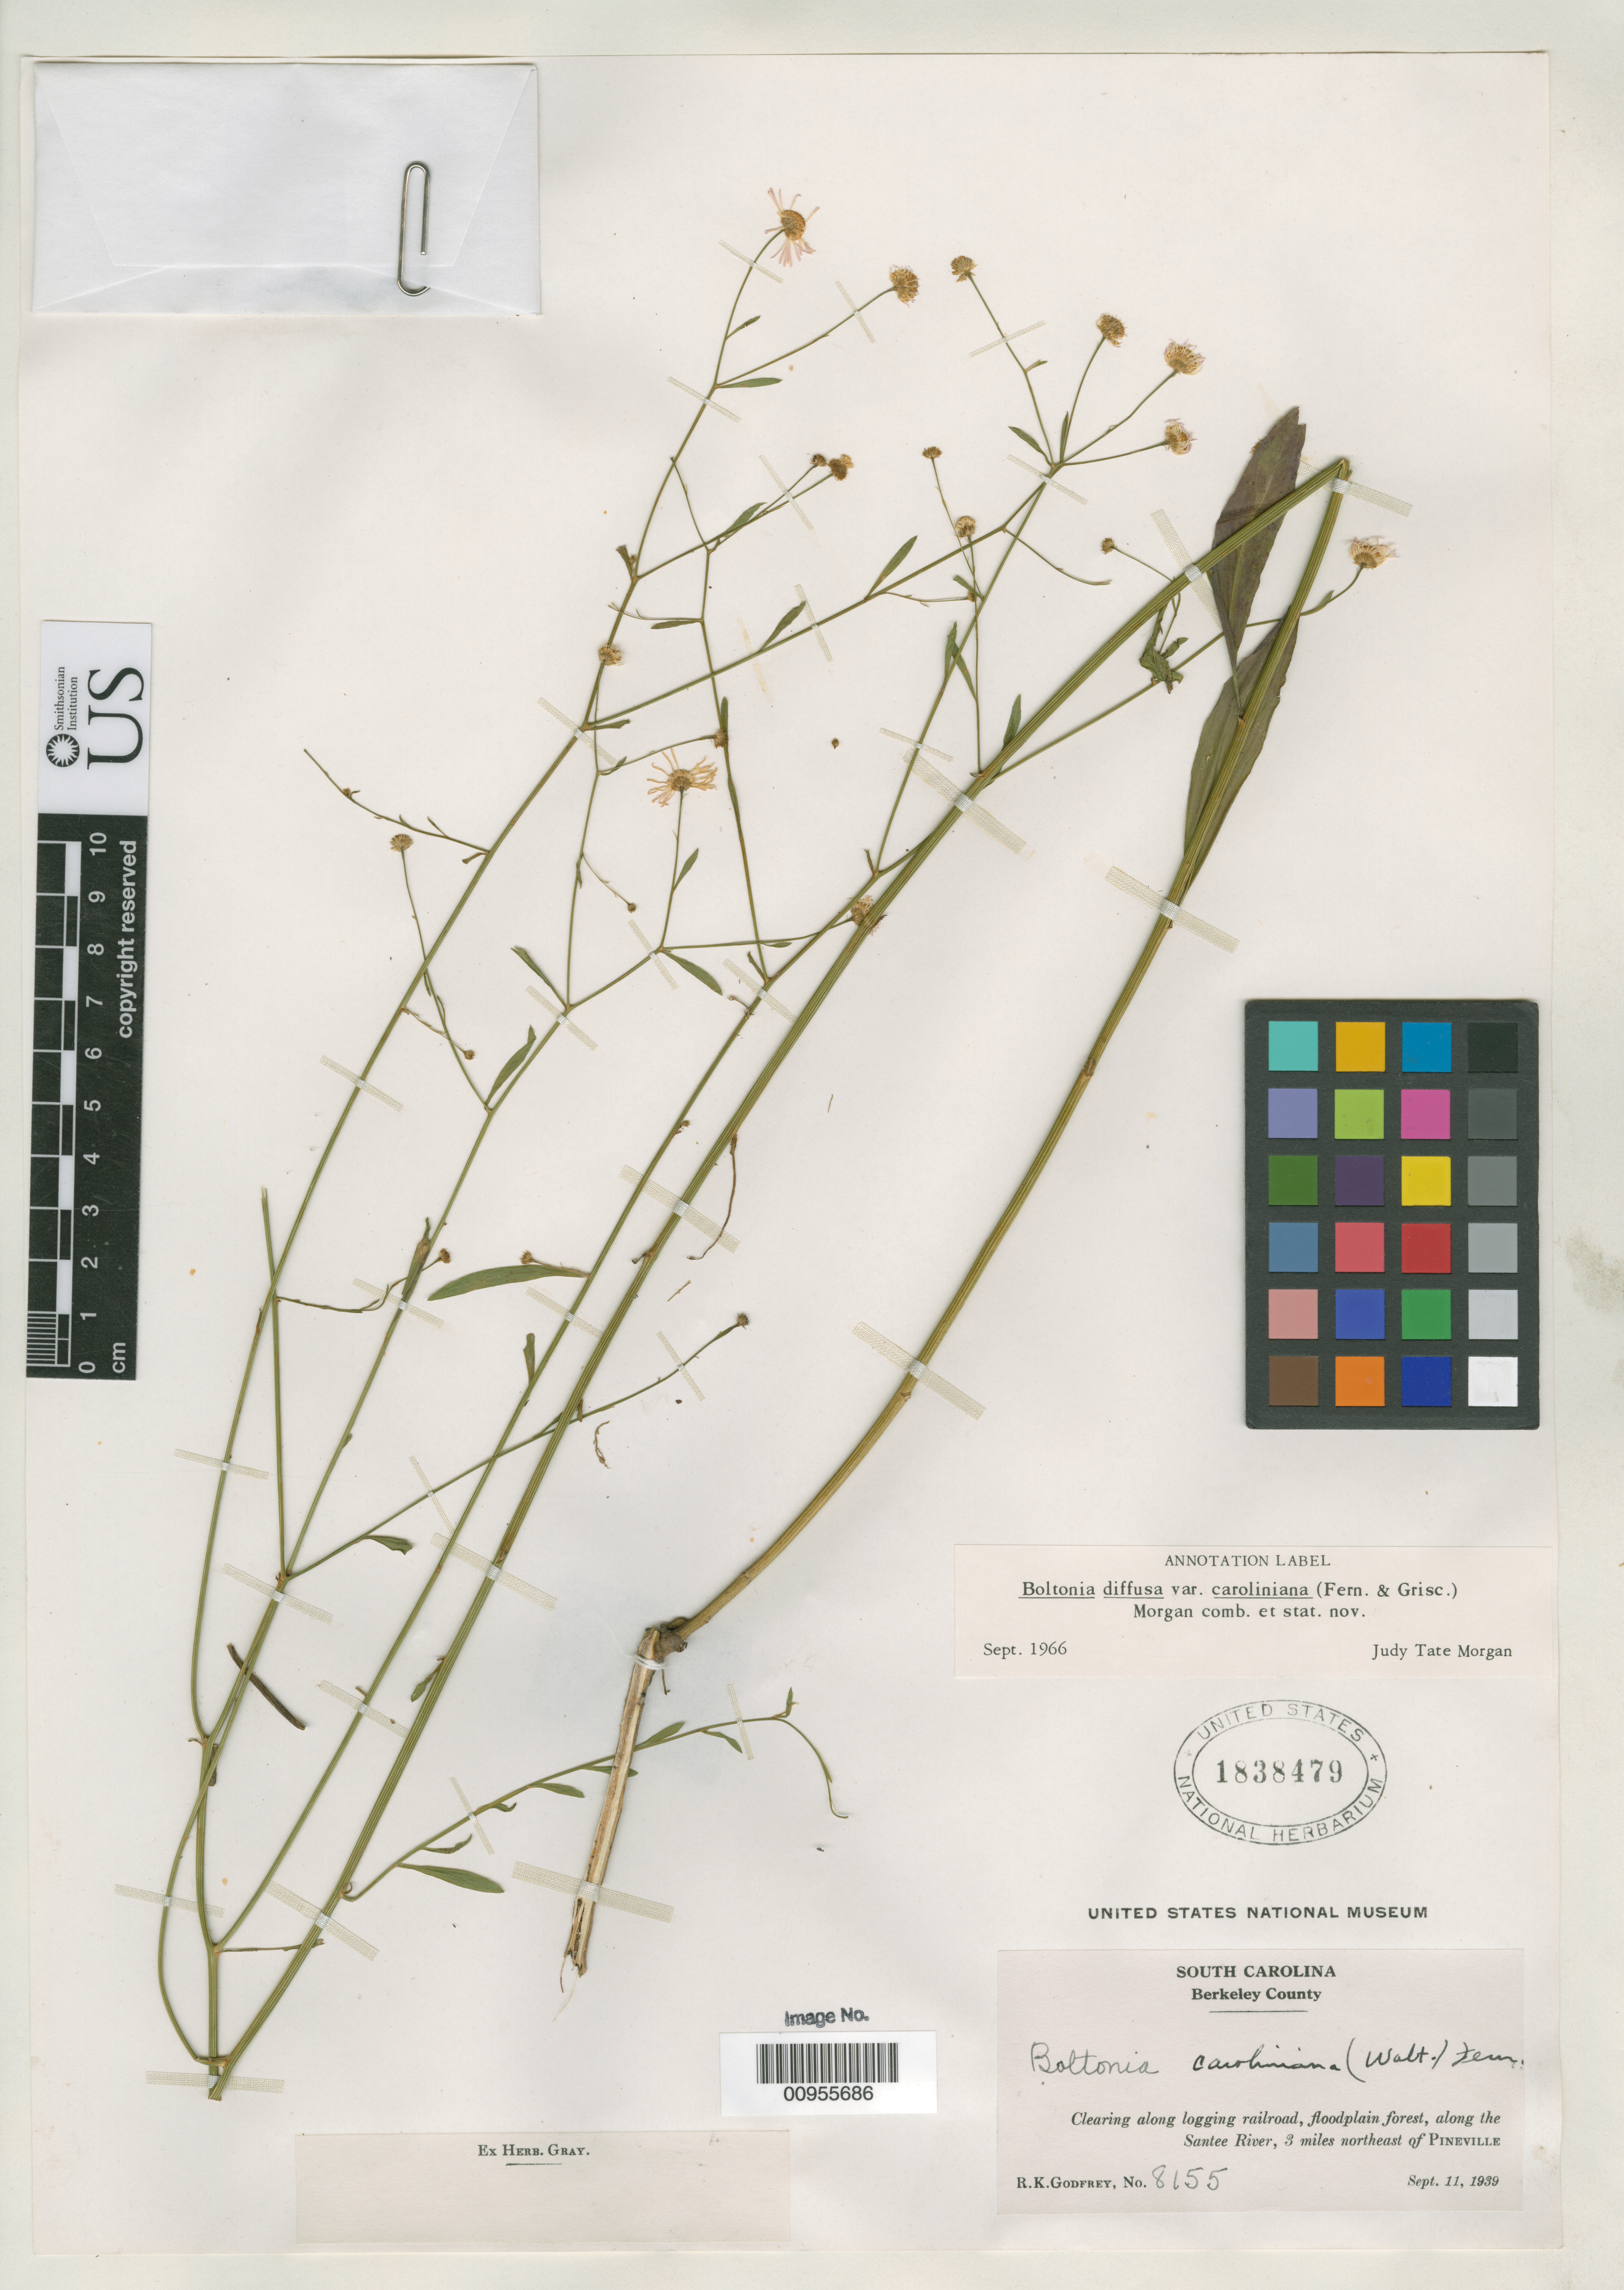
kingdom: Plantae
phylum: Tracheophyta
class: Magnoliopsida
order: Asterales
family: Asteraceae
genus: Chrysanthemum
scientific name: Chrysanthemum carolinianum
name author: Walter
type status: Isoneotype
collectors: R. K. Godfrey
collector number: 8155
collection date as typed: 11 Sep 1939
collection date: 1939-09-11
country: United States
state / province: South Carolina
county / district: Berkeley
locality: Clearing along logging railroad, floodplain forest, along the Santee River, 3 miles northeast of Pineville.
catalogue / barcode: US 1838479